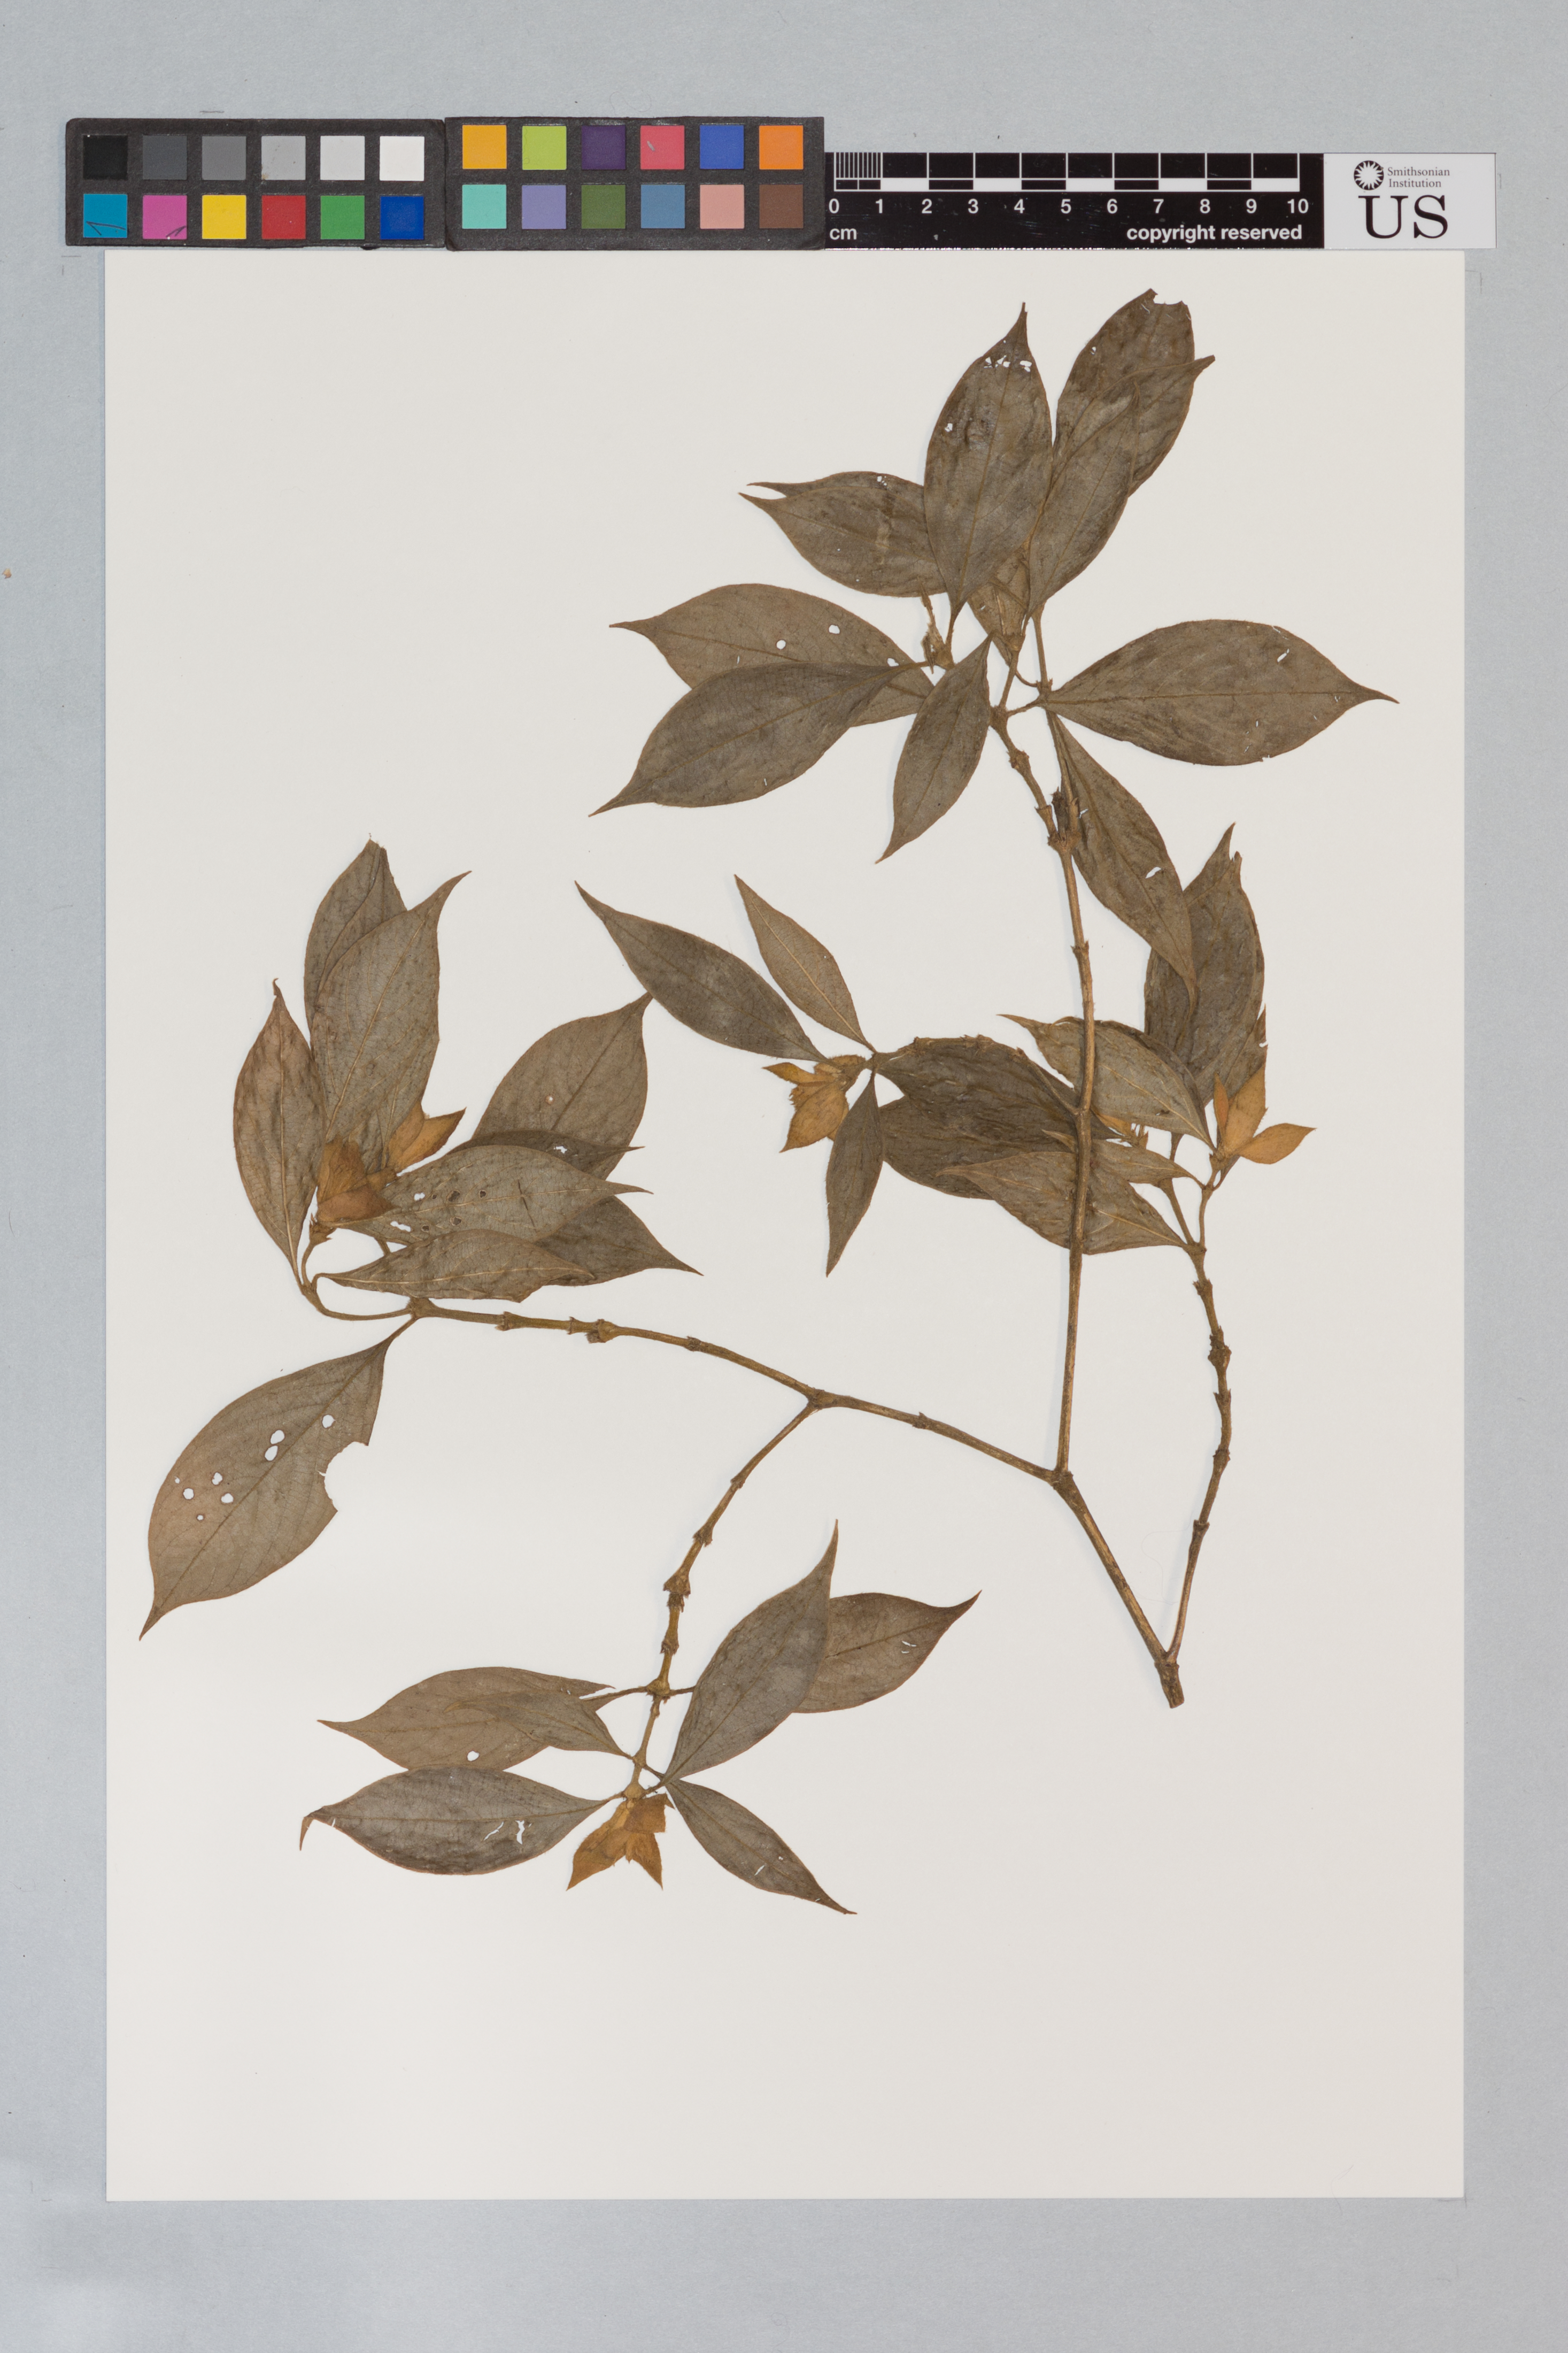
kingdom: Plantae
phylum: Tracheophyta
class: Magnoliopsida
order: Gentianales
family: Rubiaceae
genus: Psychotria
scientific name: Psychotria potaroensis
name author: (Sandwith) Steyerm.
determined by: Kirkbride, J. H.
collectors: J. J. Pipoly, G. Gharbarran & G. Samuels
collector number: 10429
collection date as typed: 21 February 1987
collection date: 1987-02-21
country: Guyana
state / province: Cuyuni-Mazaruni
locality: Vicinity of Chinoweing Village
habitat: Savannas and mixed forest. Also Bonnetia-Moronobea associations along creeks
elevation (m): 650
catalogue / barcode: US 3270345